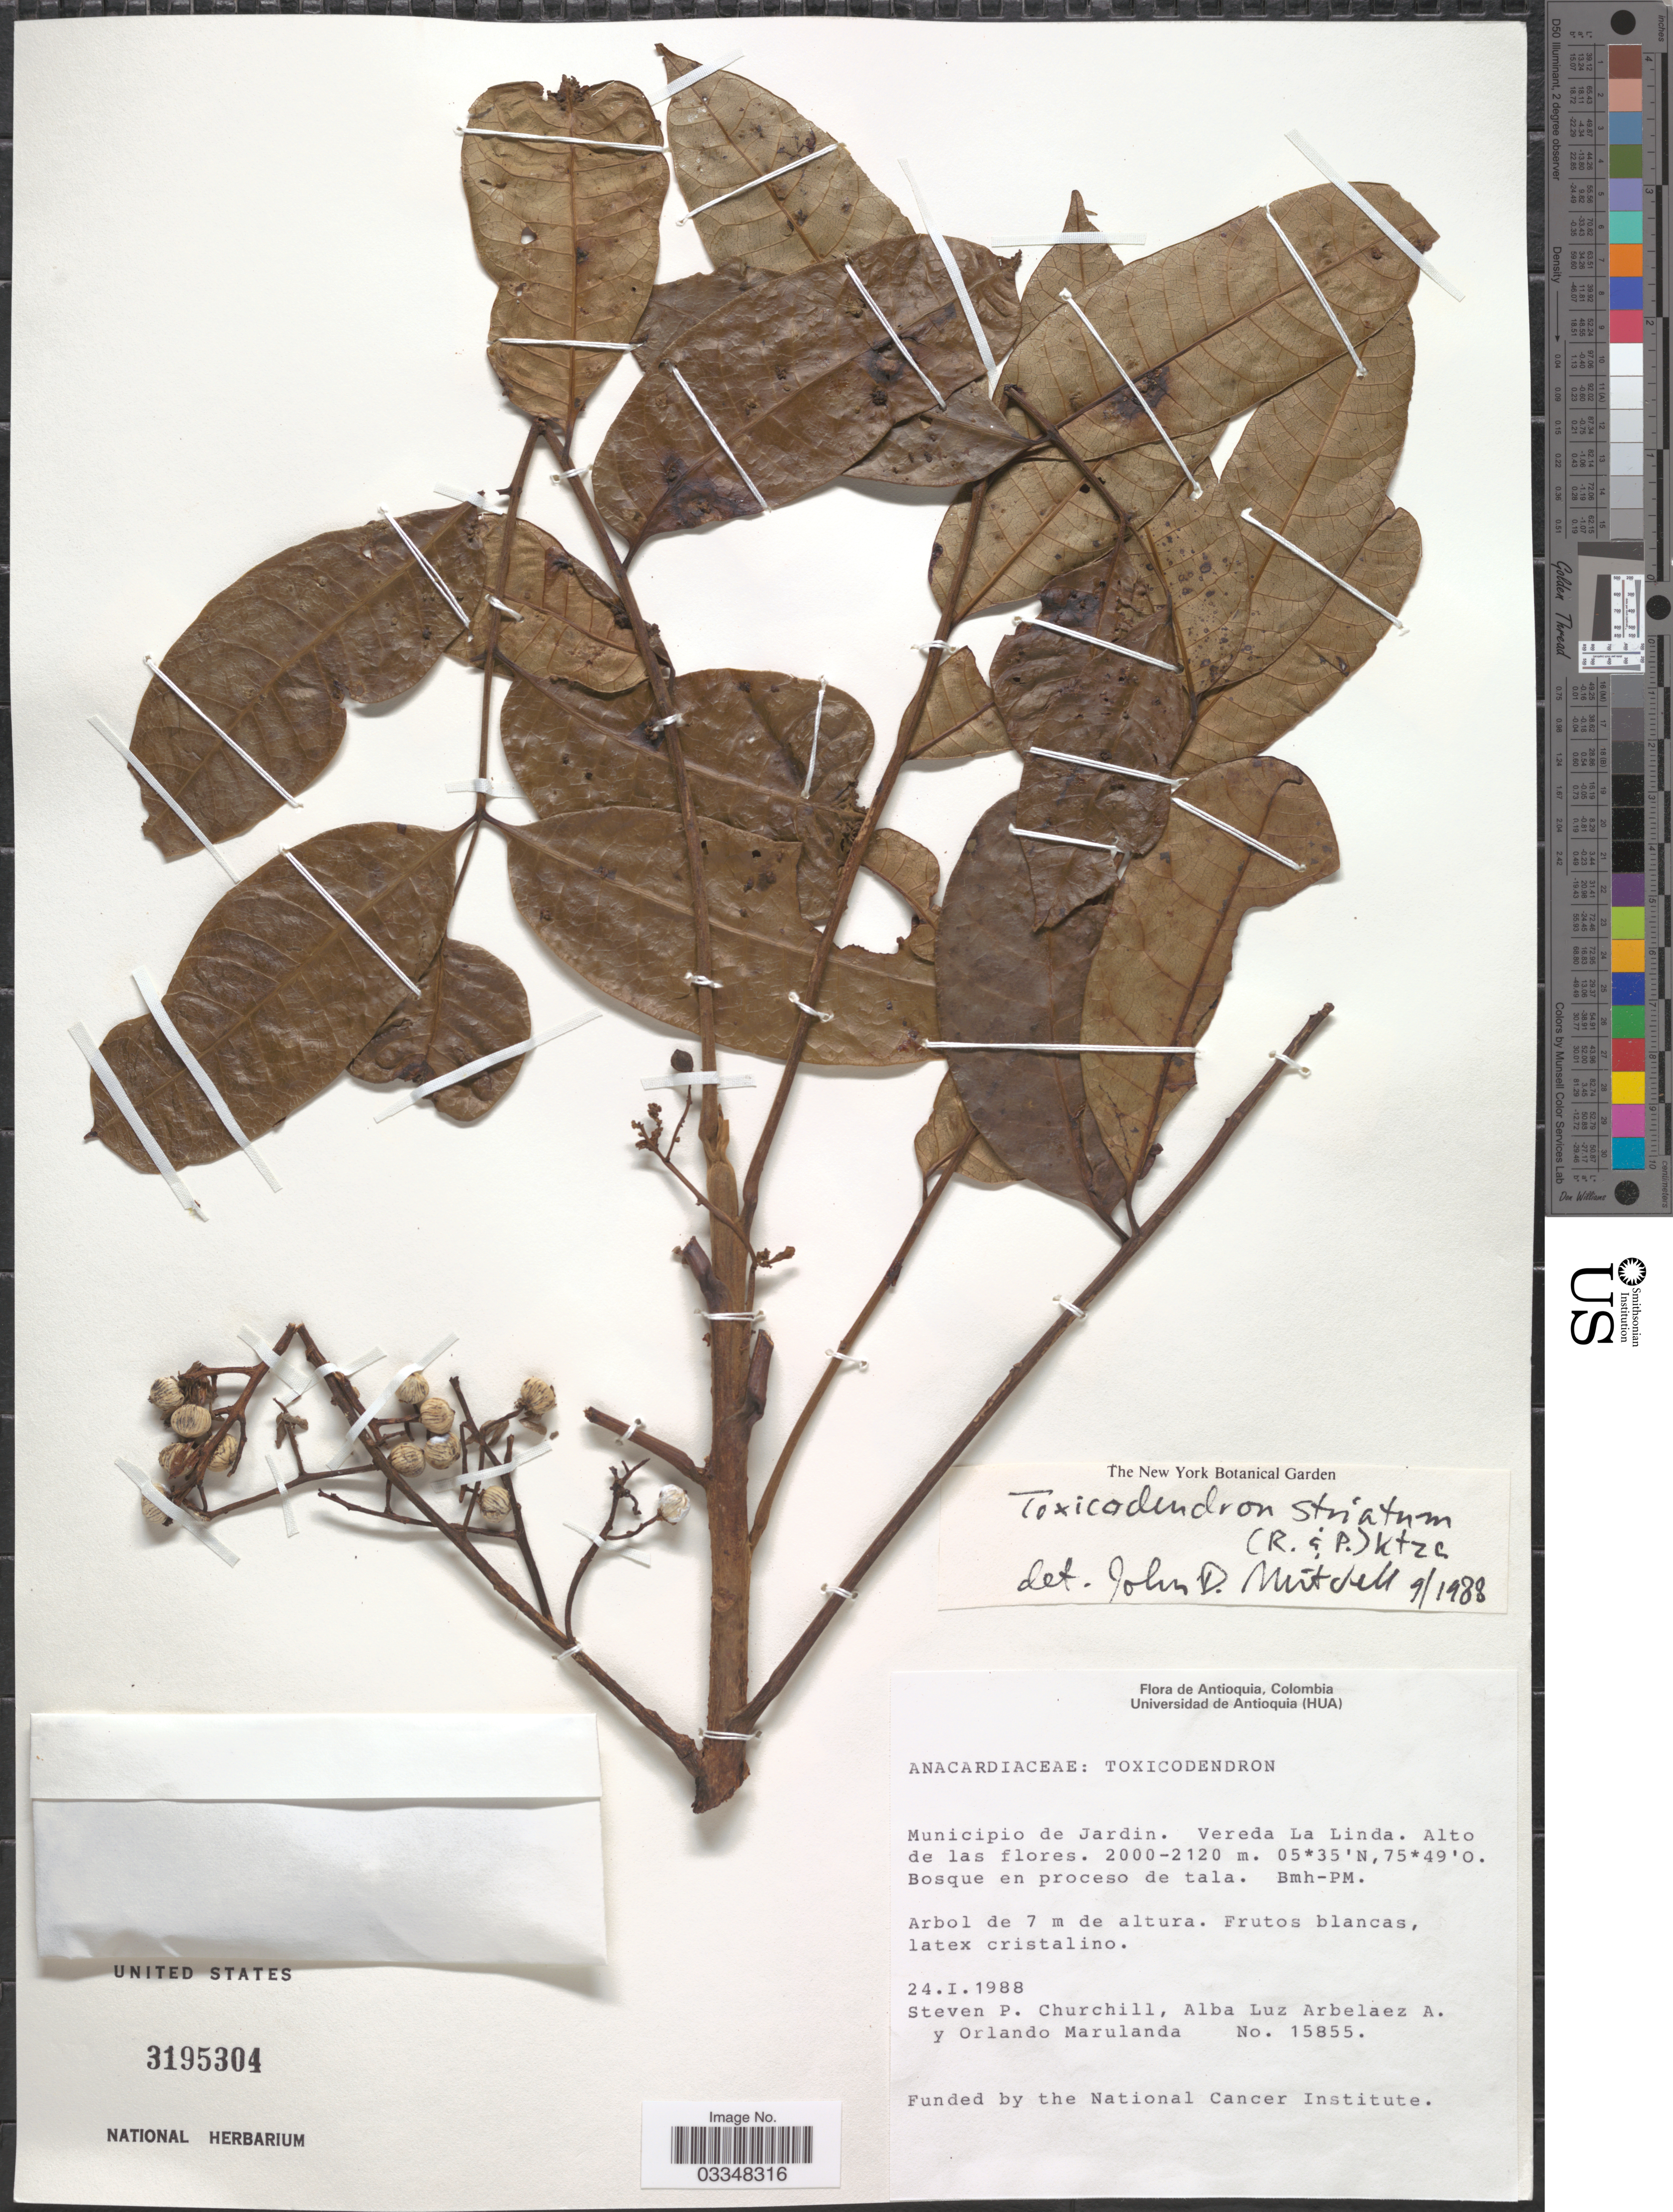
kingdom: Plantae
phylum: Tracheophyta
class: Magnoliopsida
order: Sapindales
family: Anacardiaceae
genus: Toxicodendron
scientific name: Toxicodendron striatum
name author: (Ruiz & Pav.) Kuntze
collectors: S. Churchill, A. L. Arbelaez & O. Marulanda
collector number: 15855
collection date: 1988-01-24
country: Colombia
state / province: Antioquia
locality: Municipio de Jardin. Vereda La Linda.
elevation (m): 2000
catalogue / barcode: US 3195304